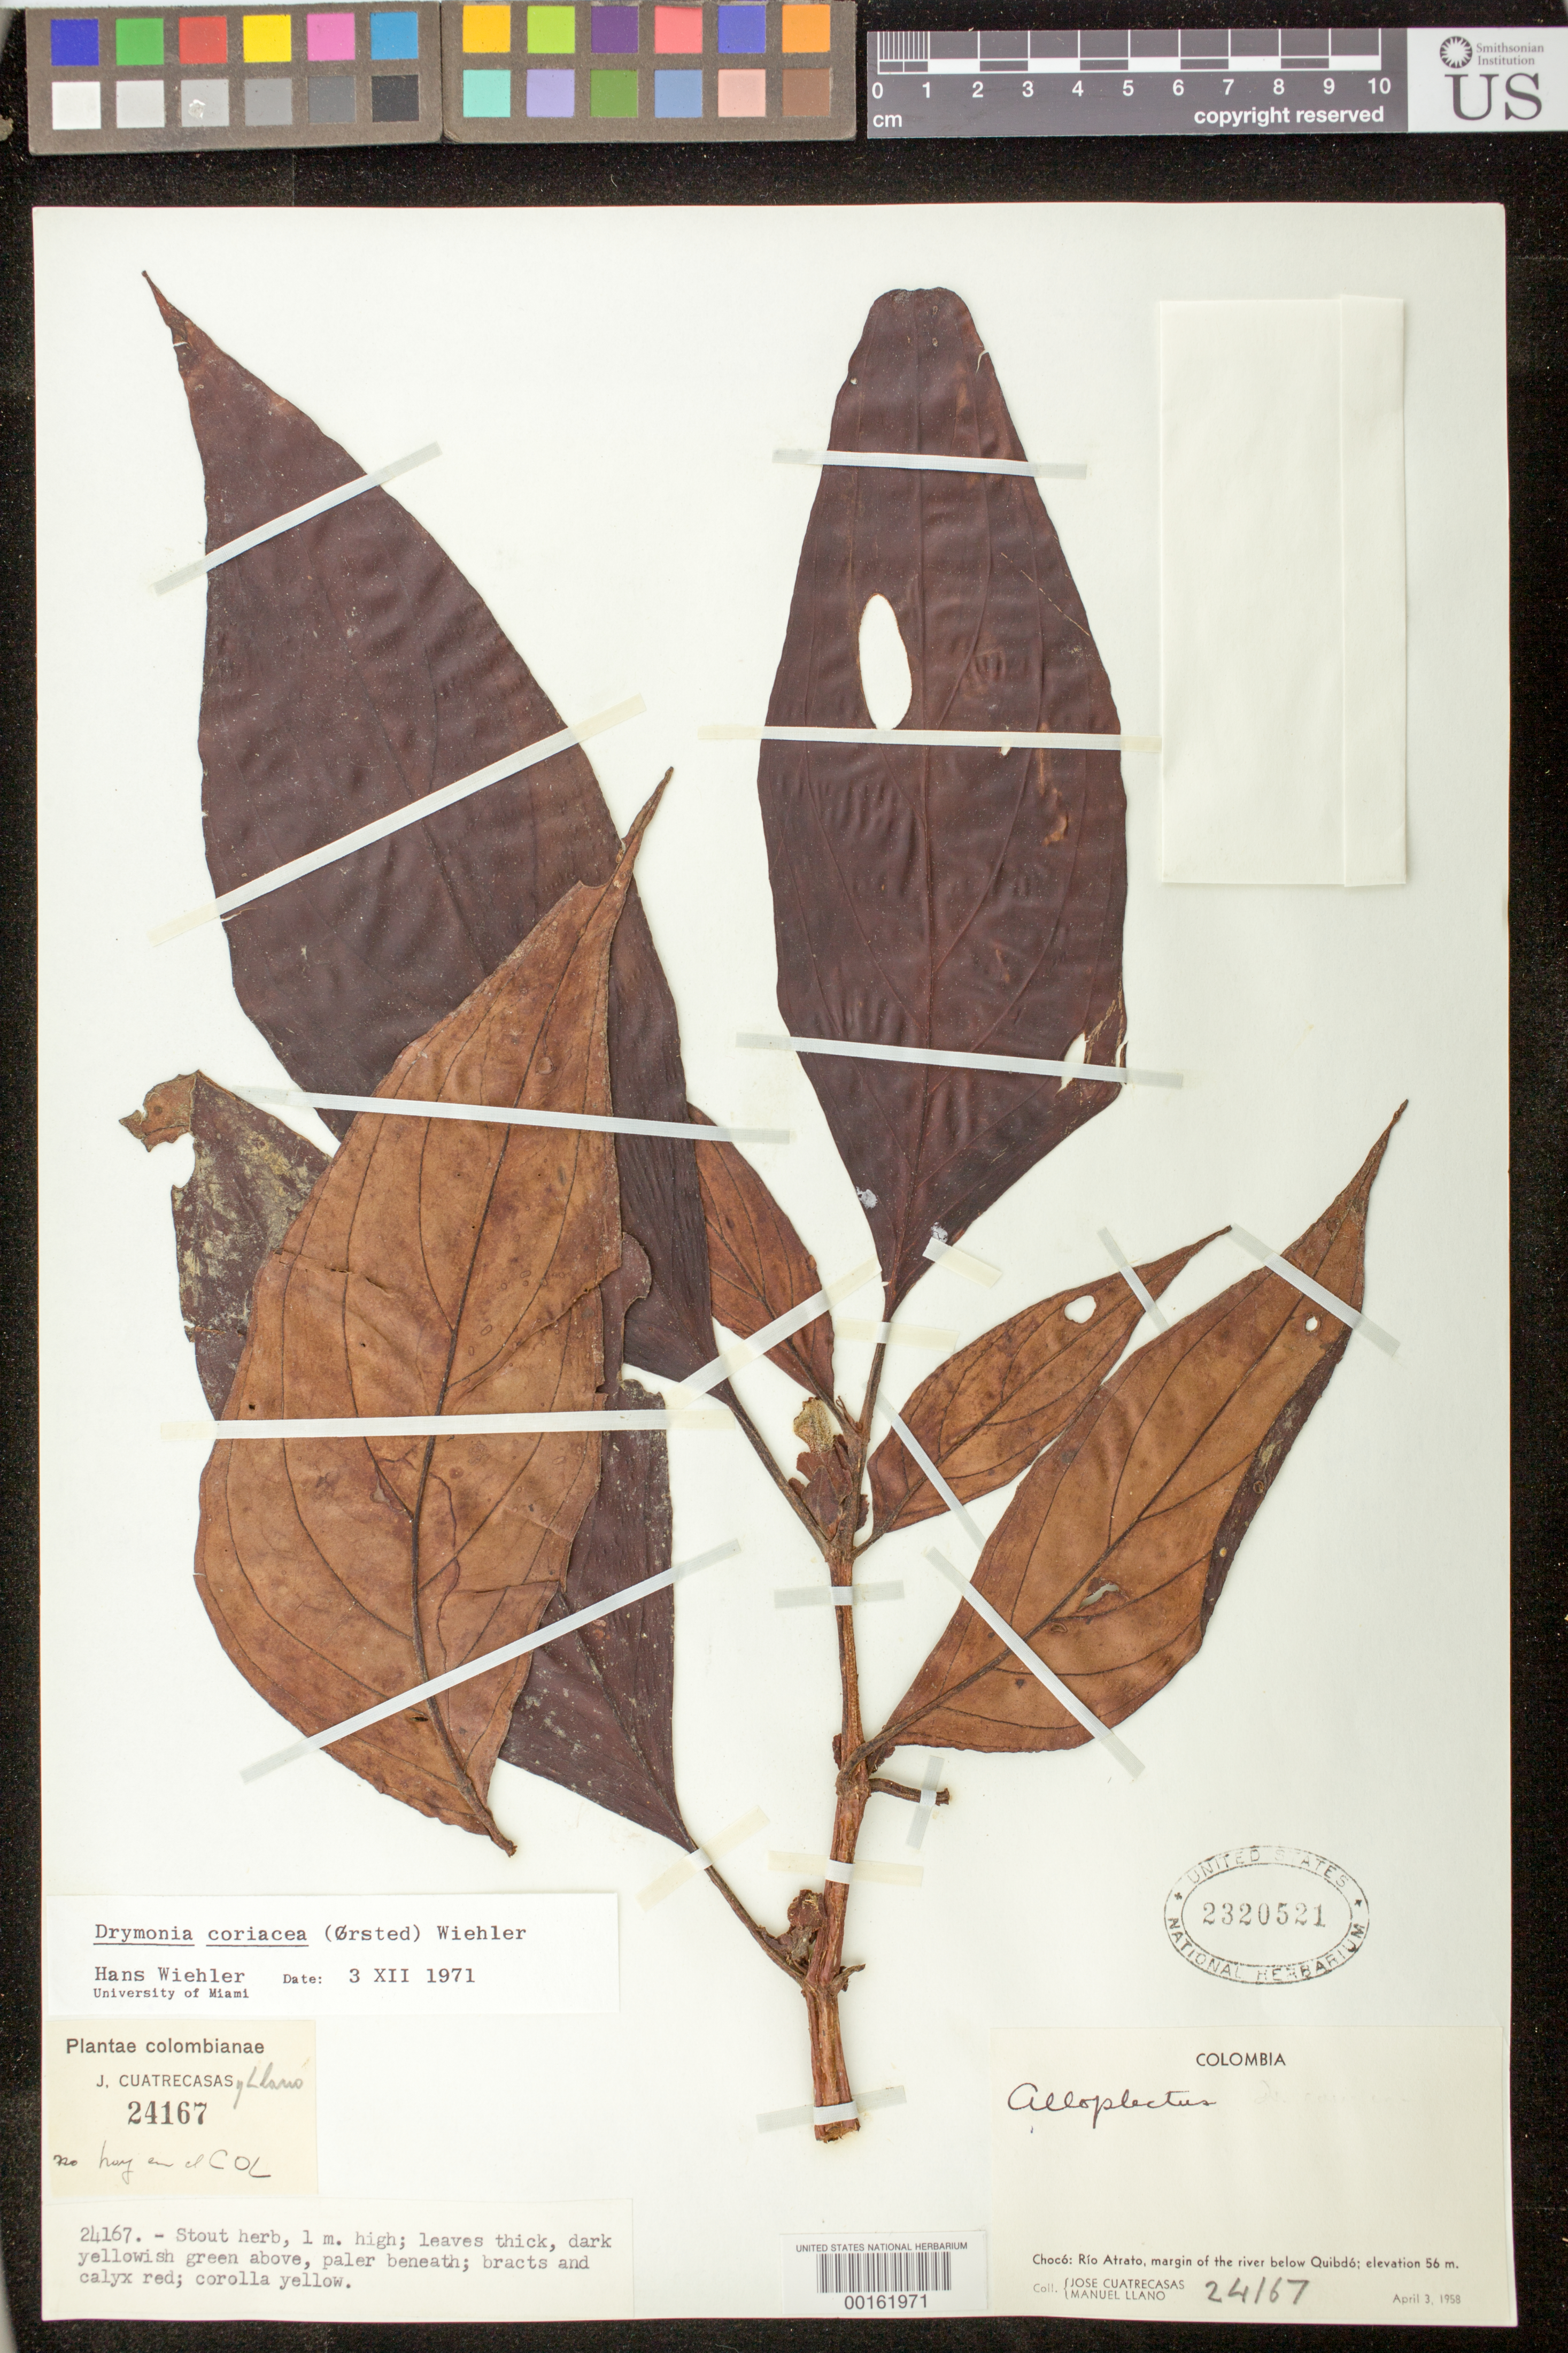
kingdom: Plantae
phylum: Tracheophyta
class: Magnoliopsida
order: Lamiales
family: Gesneriaceae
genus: Drymonia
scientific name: Drymonia coriacea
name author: (Oerst. ex Hanst.) Wiehler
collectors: J. Cuatrecasas & M. Llano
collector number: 24167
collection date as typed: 03 Apr 1958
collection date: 1958-04-03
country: Colombia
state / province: Chocó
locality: Rio Atrato, below Quibdo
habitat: Margin of the river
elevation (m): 56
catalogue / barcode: US 2320521